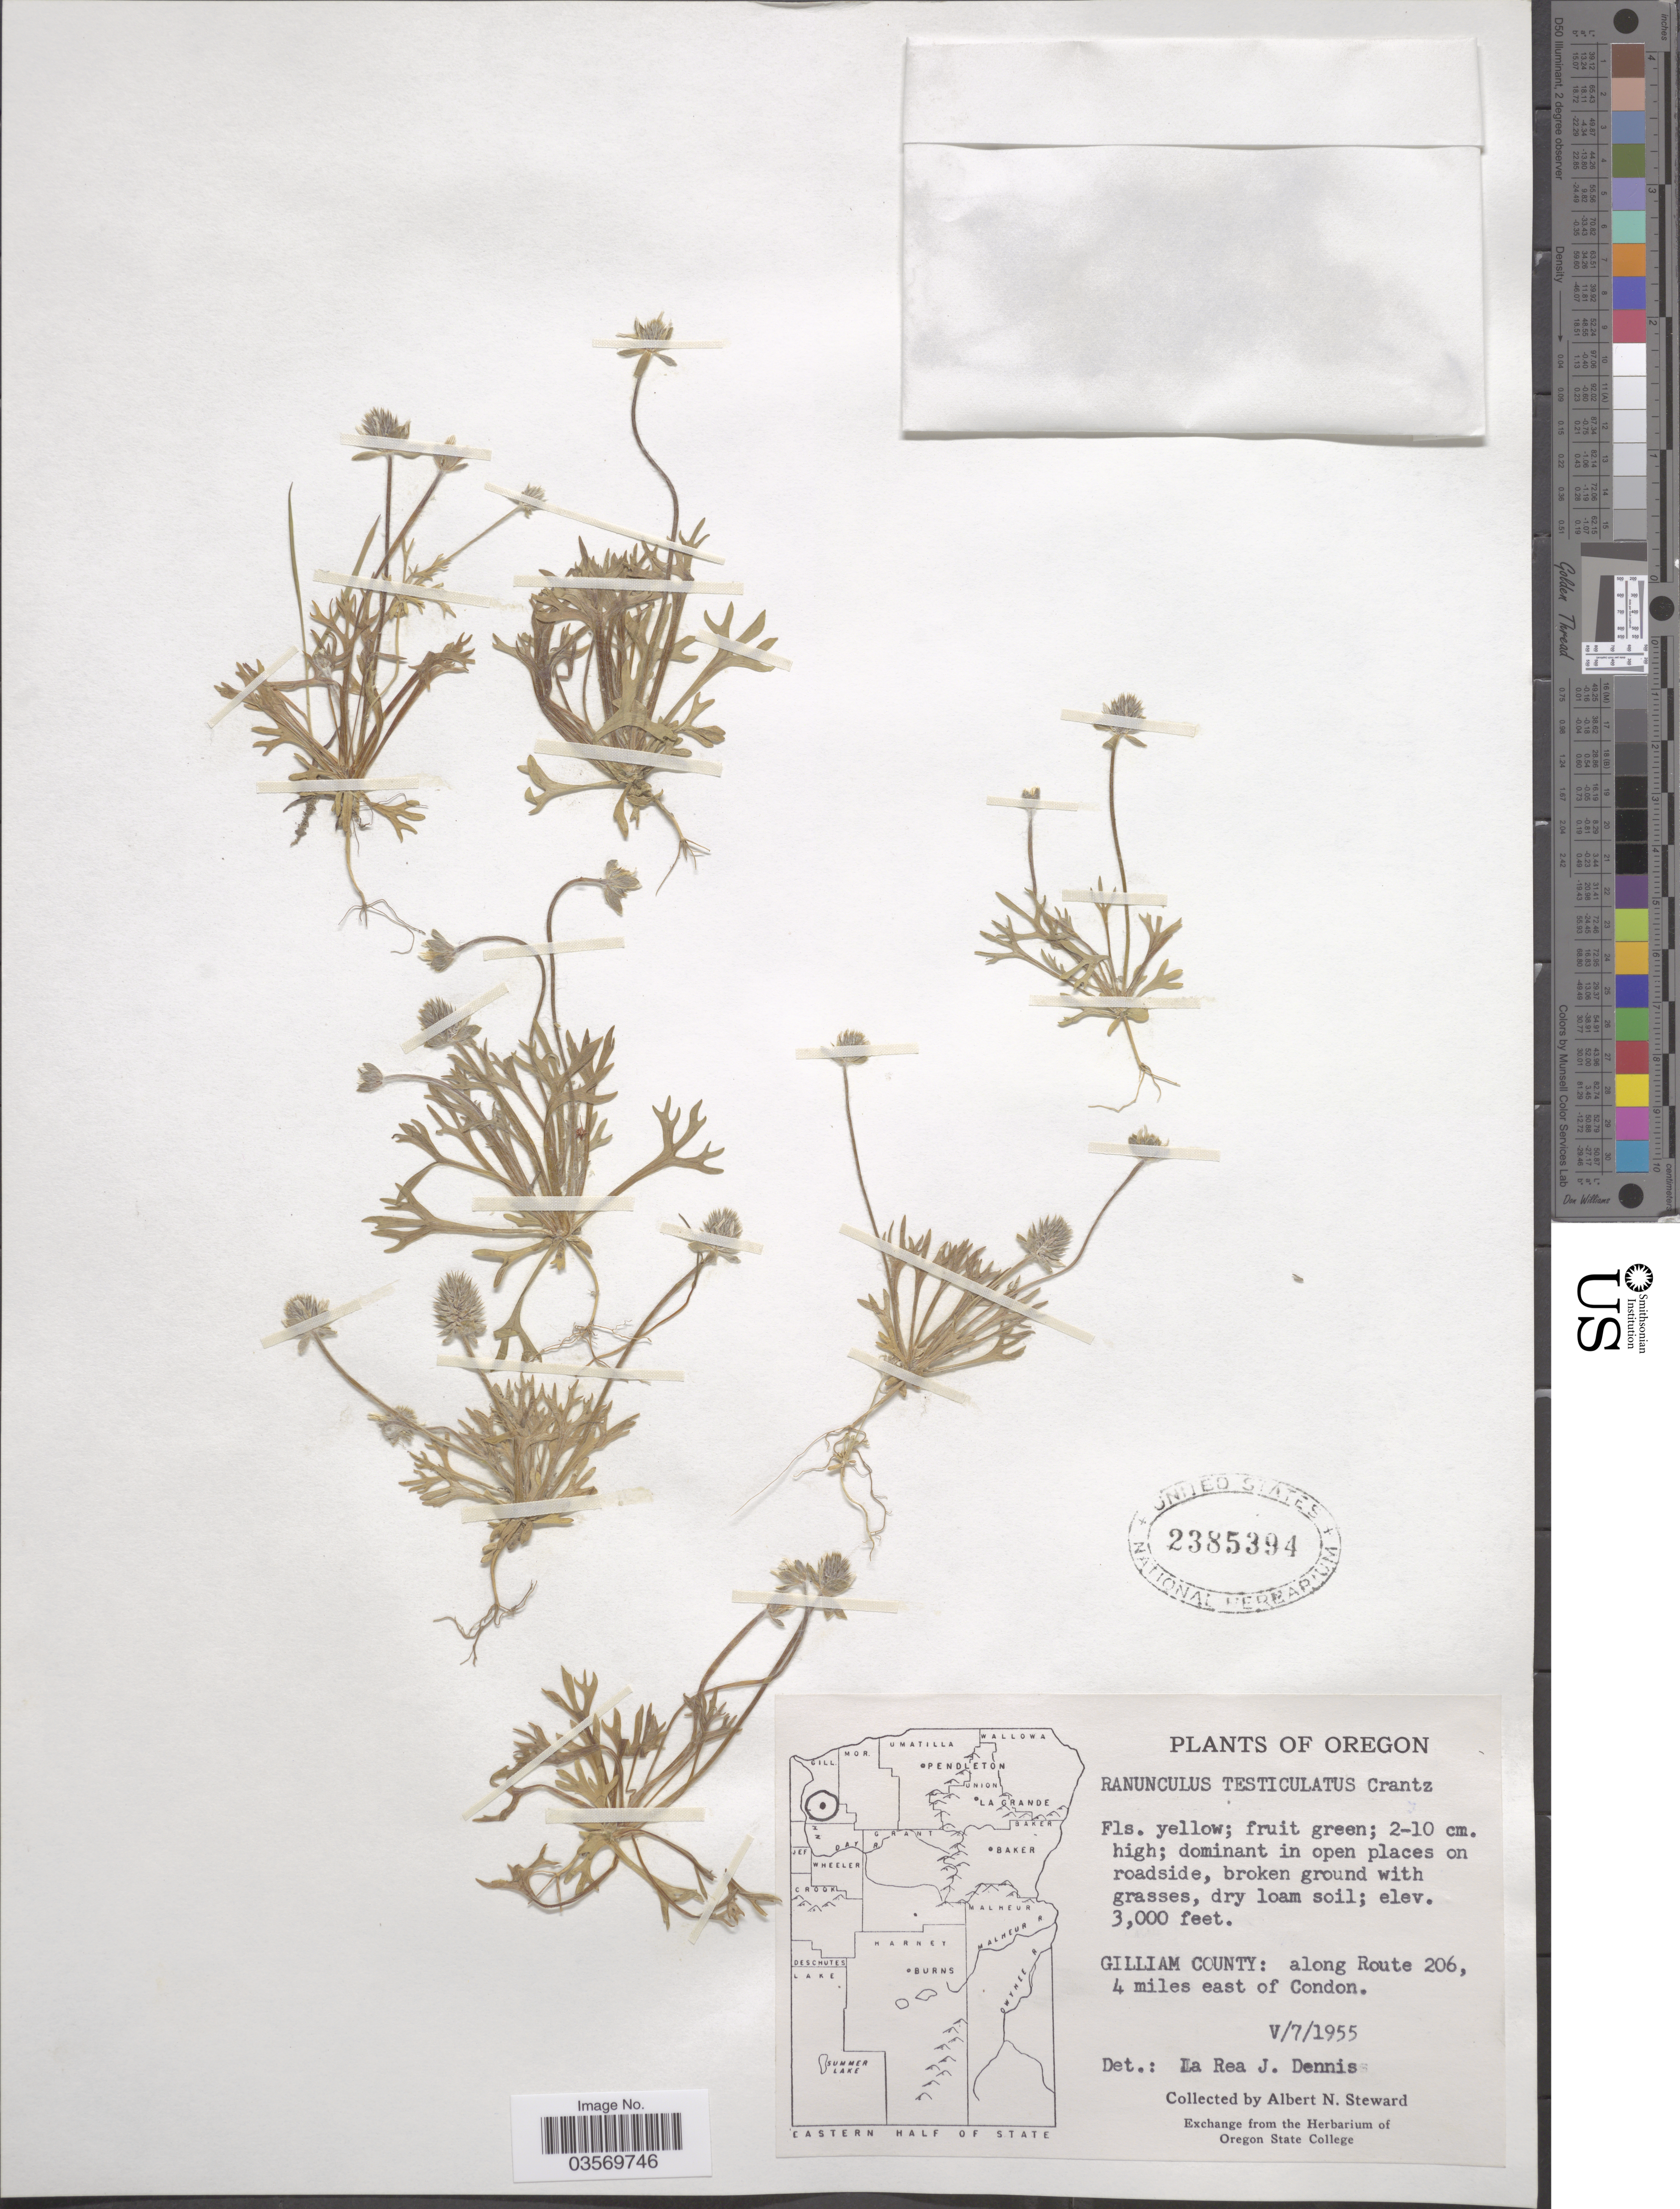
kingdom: Plantae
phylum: Tracheophyta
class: Magnoliopsida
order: Ranunculales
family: Ranunculaceae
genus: Ranunculus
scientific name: Ranunculus testiculatus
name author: Crantz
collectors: A. N. Steward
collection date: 1955-05-07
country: United States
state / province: Oregon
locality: Gilliam County: along Route 206, 4 miles east of Condon.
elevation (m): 914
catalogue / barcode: US 2385394